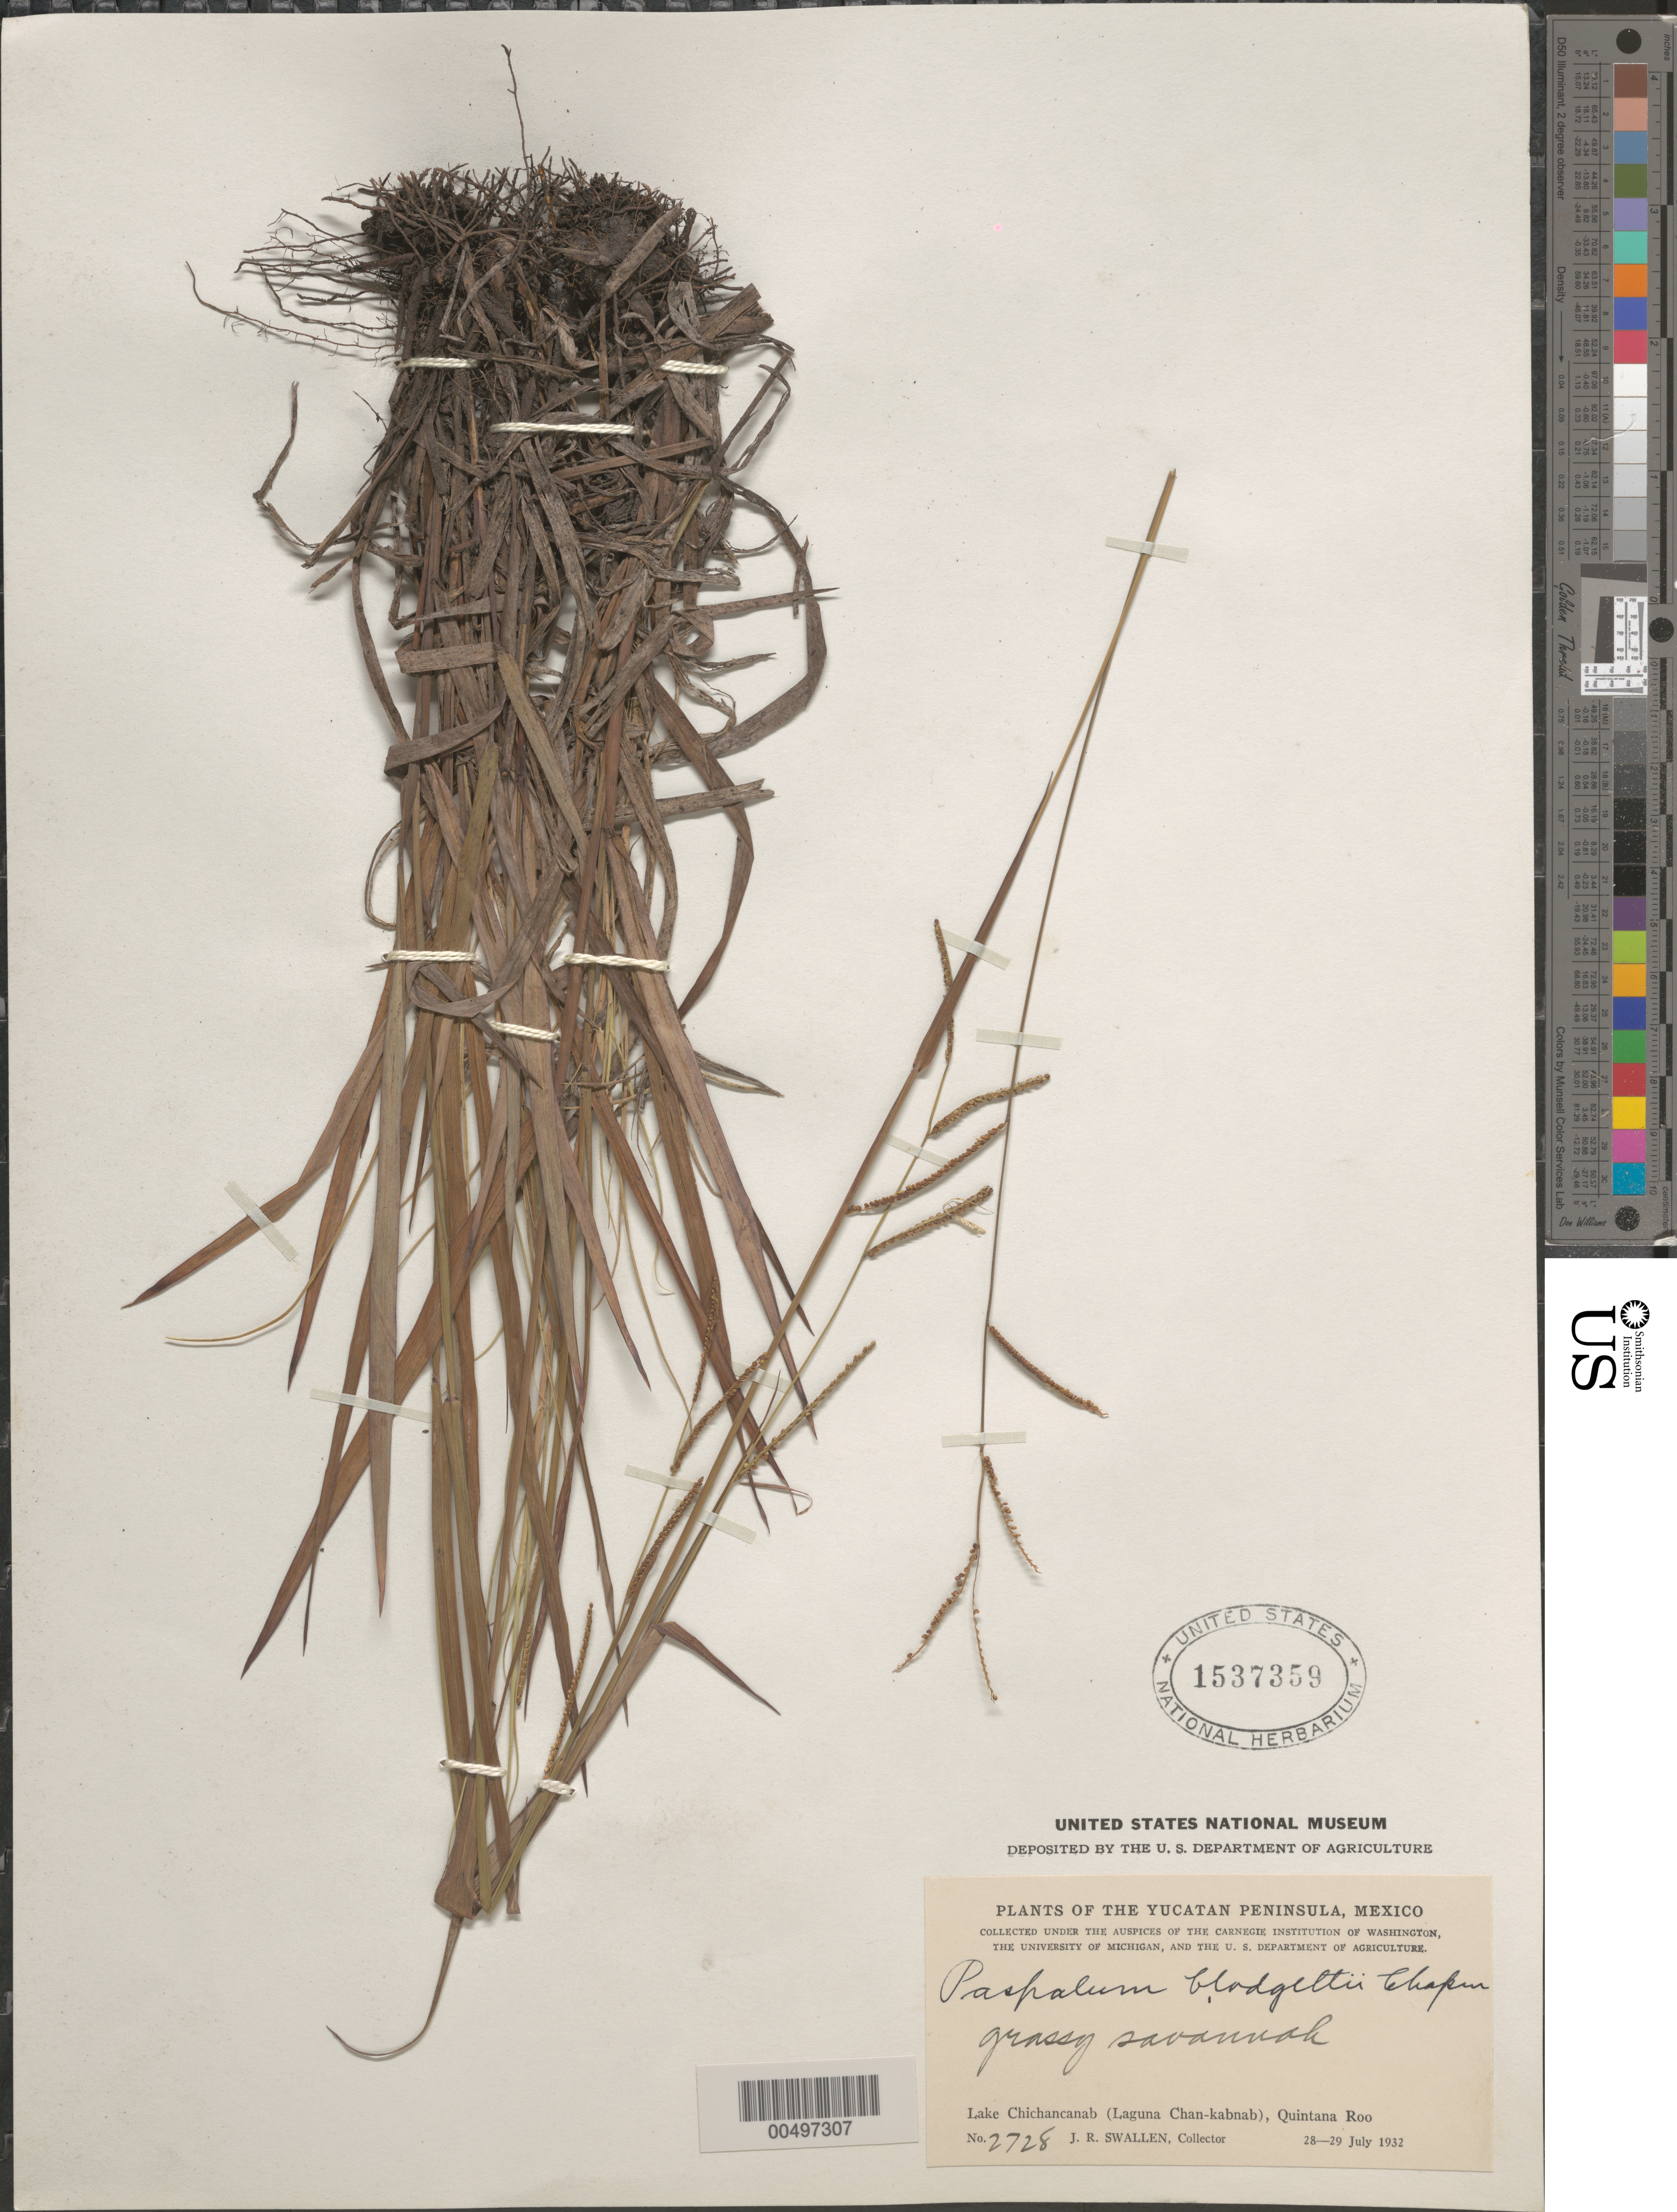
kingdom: Plantae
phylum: Tracheophyta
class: Liliopsida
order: Poales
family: Poaceae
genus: Paspalum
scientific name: Paspalum blodgettii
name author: Chapm.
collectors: J. R. Swallen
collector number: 2728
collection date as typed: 28 Jul 1932 to 29 Jul 1932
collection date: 1932-07-28/1932-07-29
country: Mexico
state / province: Quintana Roo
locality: Yucatan Peninsula, Lake Chichancanab (Laguna Chan-kabnab)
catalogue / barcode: US 1537359